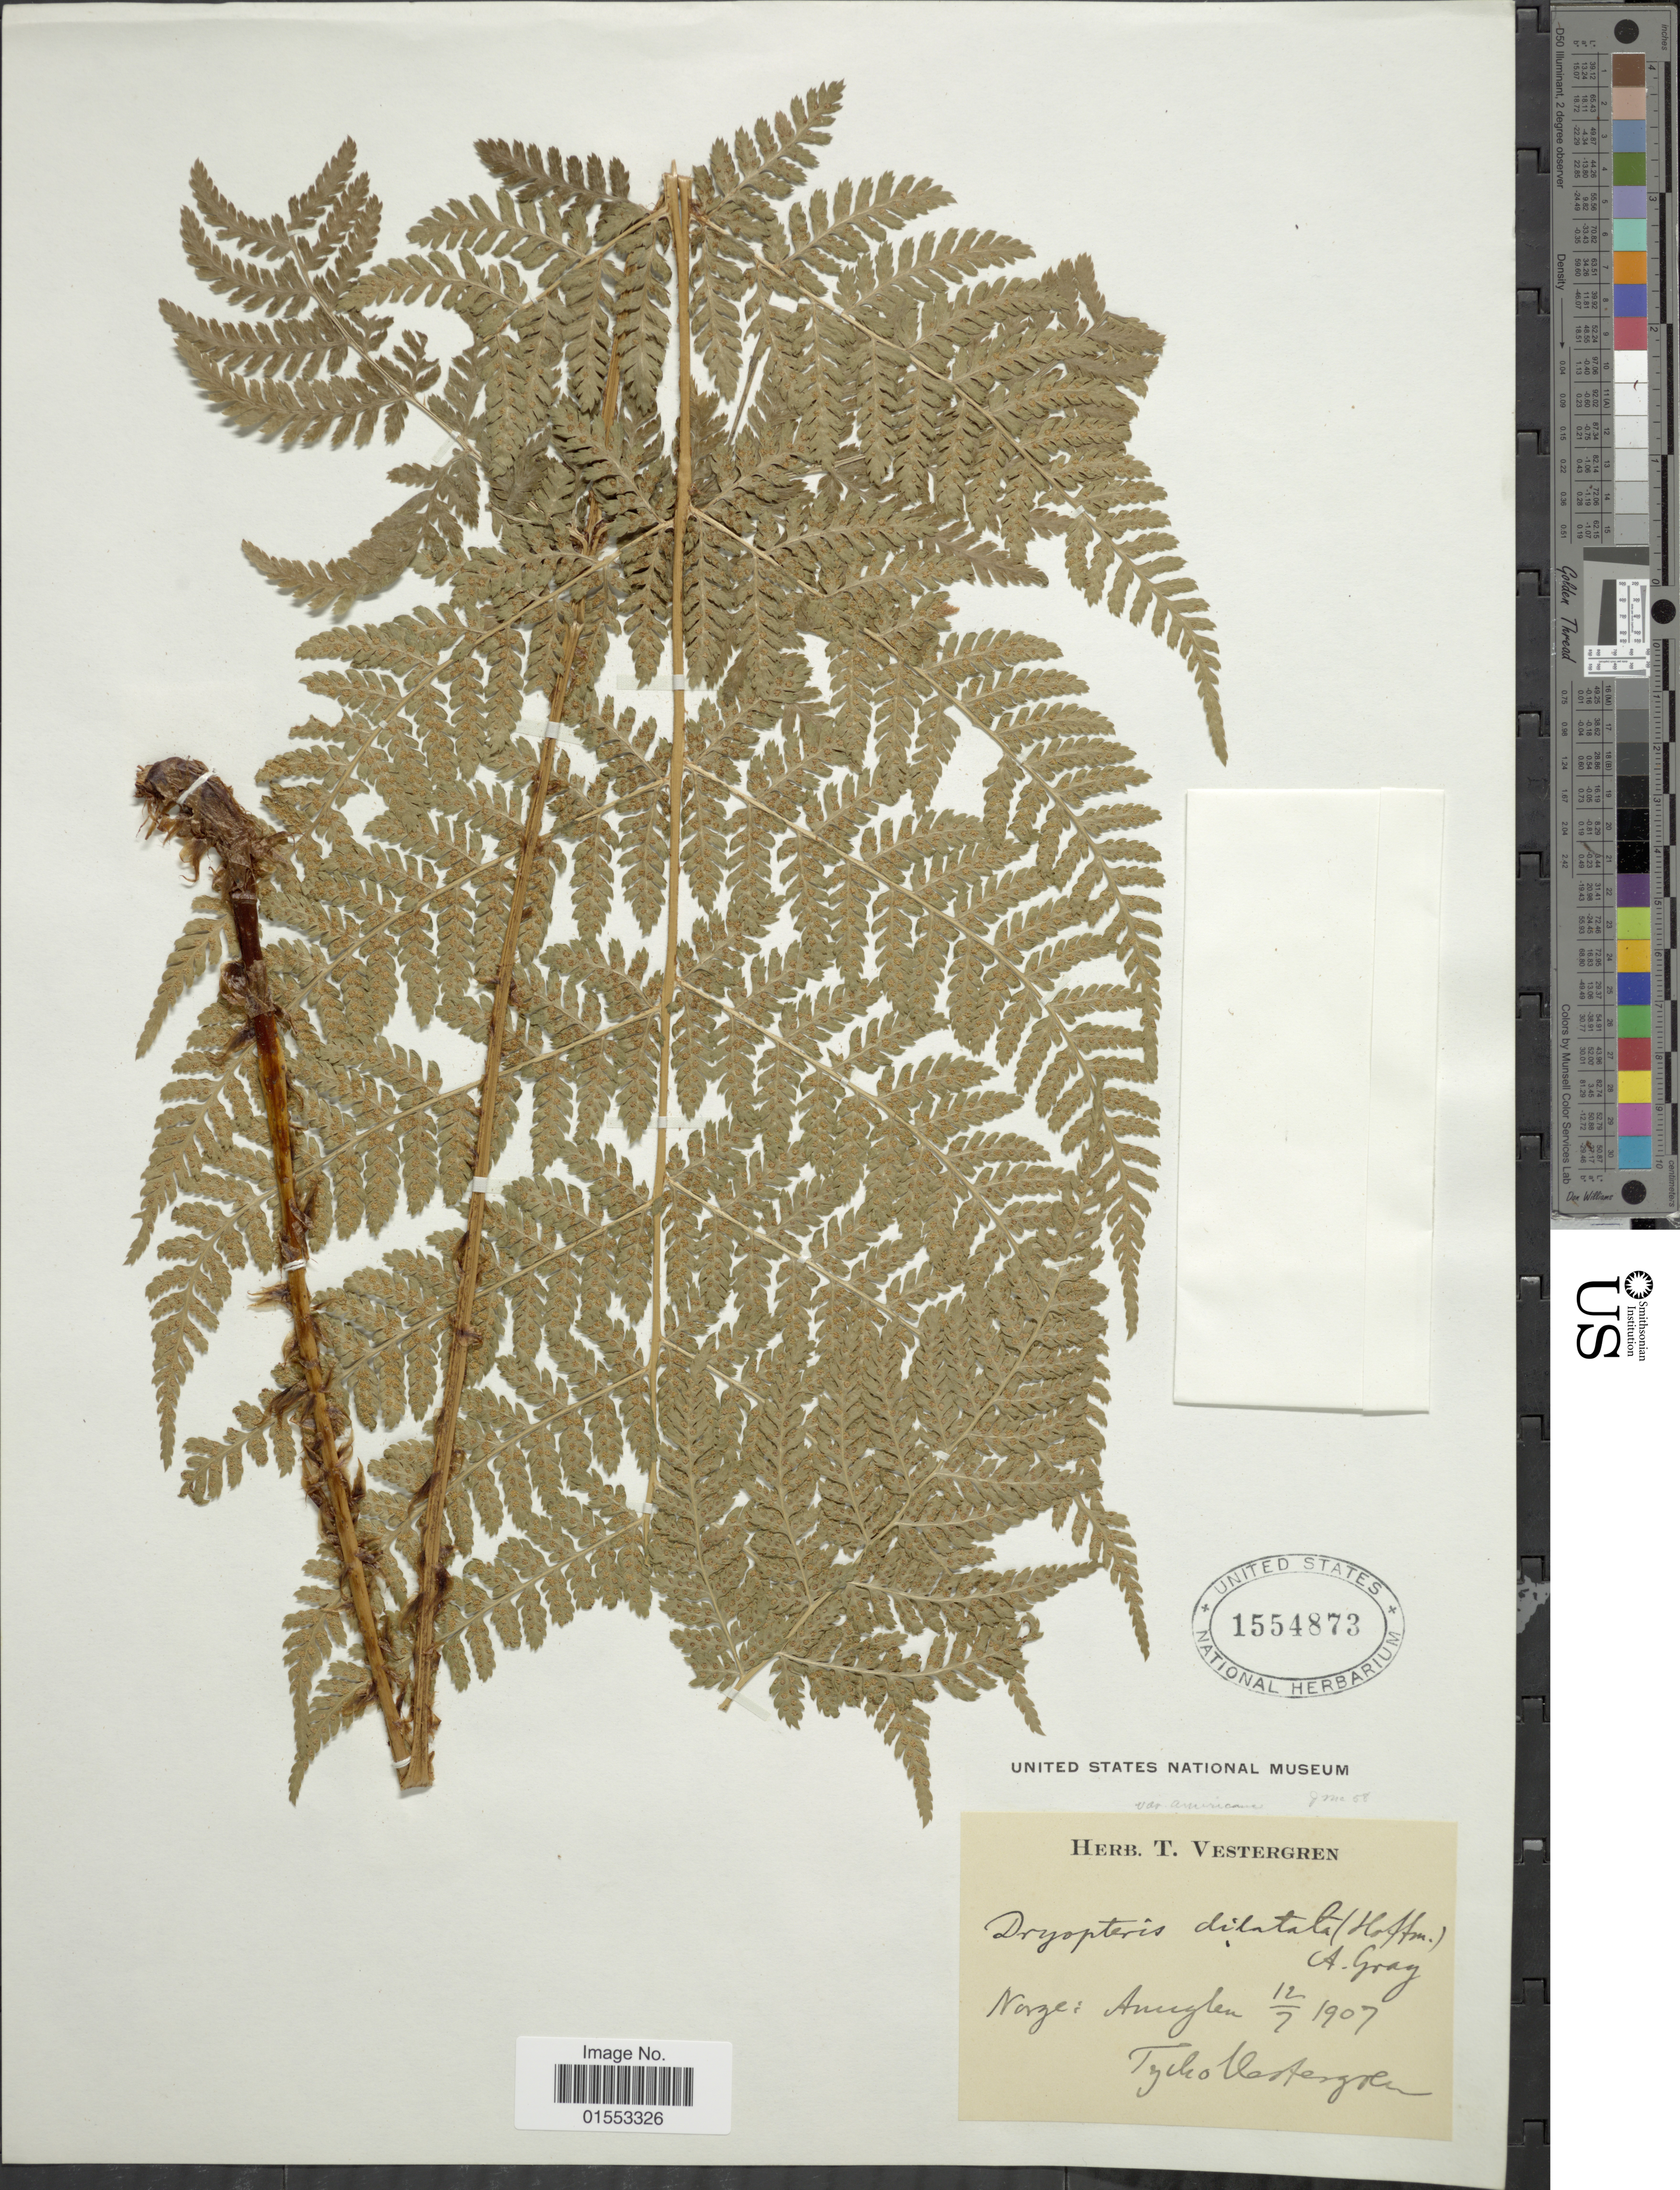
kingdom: Plantae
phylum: Tracheophyta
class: Polypodiopsida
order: Polypodiales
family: Dryopteridaceae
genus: Dryopteris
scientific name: Dryopteris expansa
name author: (C. Presl) Fraser-Jenk. & Jermy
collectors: T. Vestergren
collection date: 1907-07-12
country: Norway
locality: Norge: Anuglen.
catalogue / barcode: US 1554873